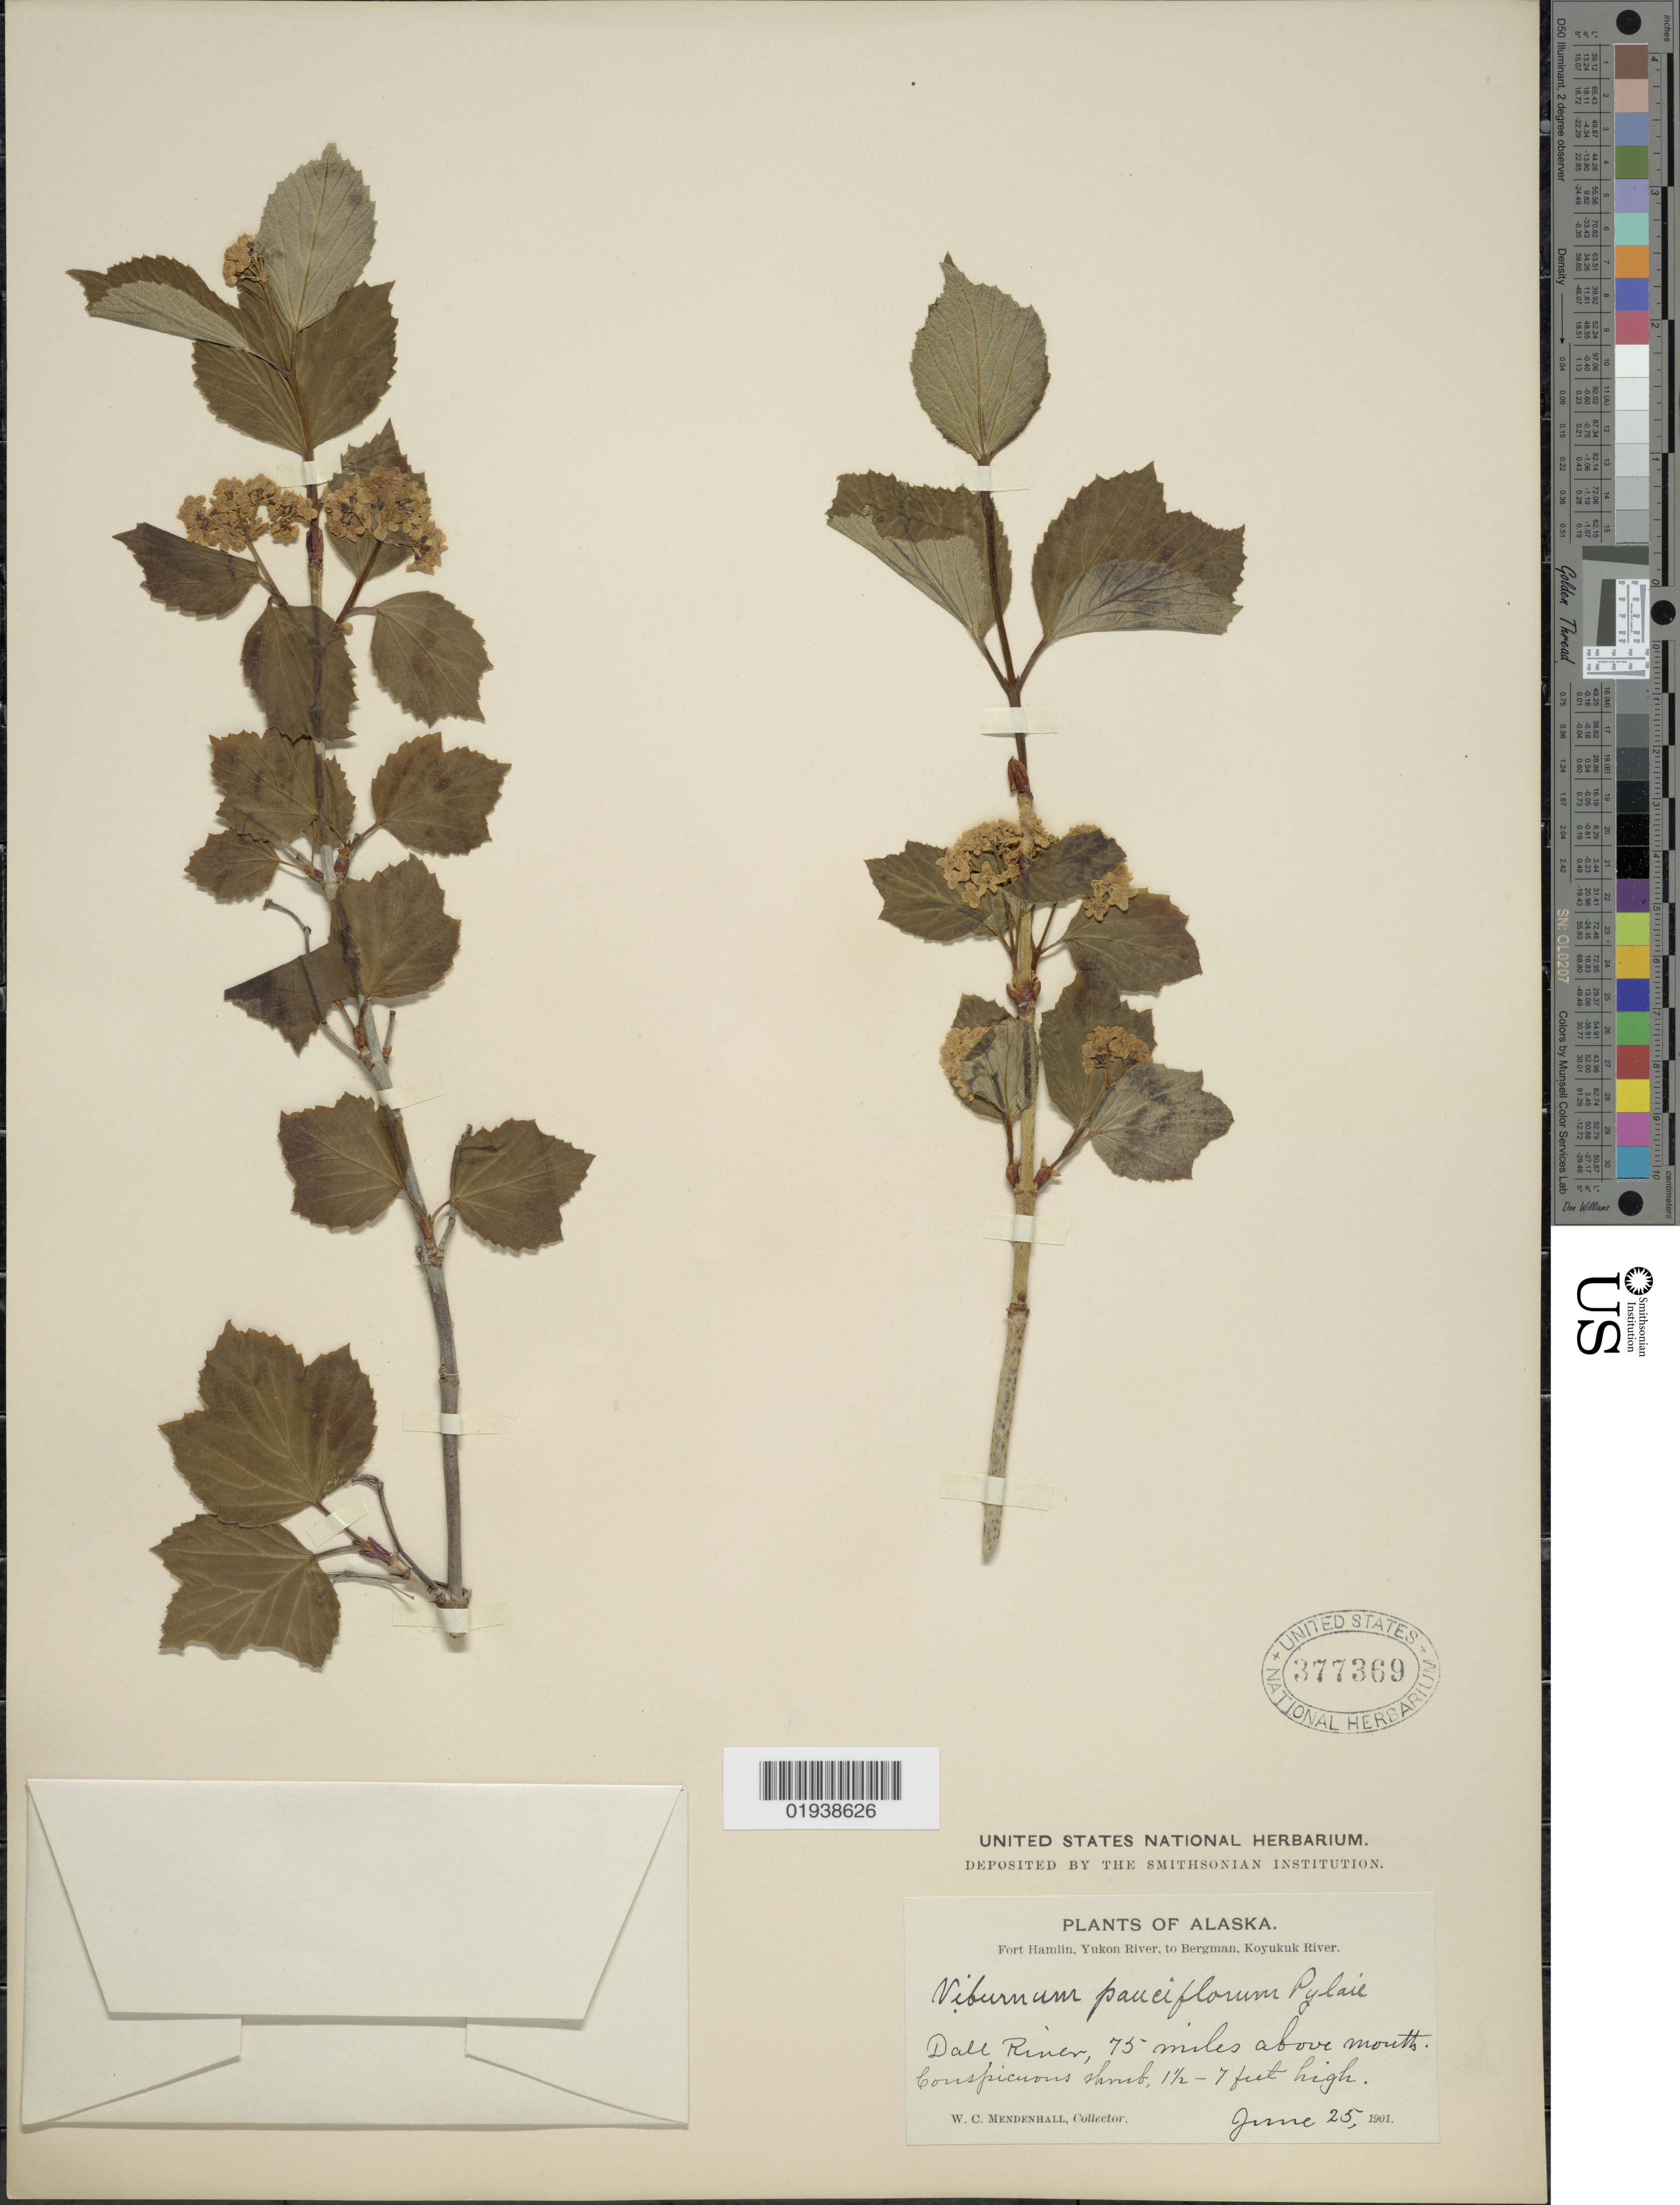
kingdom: Plantae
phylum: Tracheophyta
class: Magnoliopsida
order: Dipsacales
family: Viburnaceae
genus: Viburnum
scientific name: Viburnum edule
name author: (Michx.) Raf.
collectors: W. Mendenhall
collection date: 1901-06-25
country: United States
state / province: Alaska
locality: Forth Hamlin, Yukon River, to Bergman, Koyukuk River. Dall River, 75 miles above mouth.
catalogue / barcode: US 377369